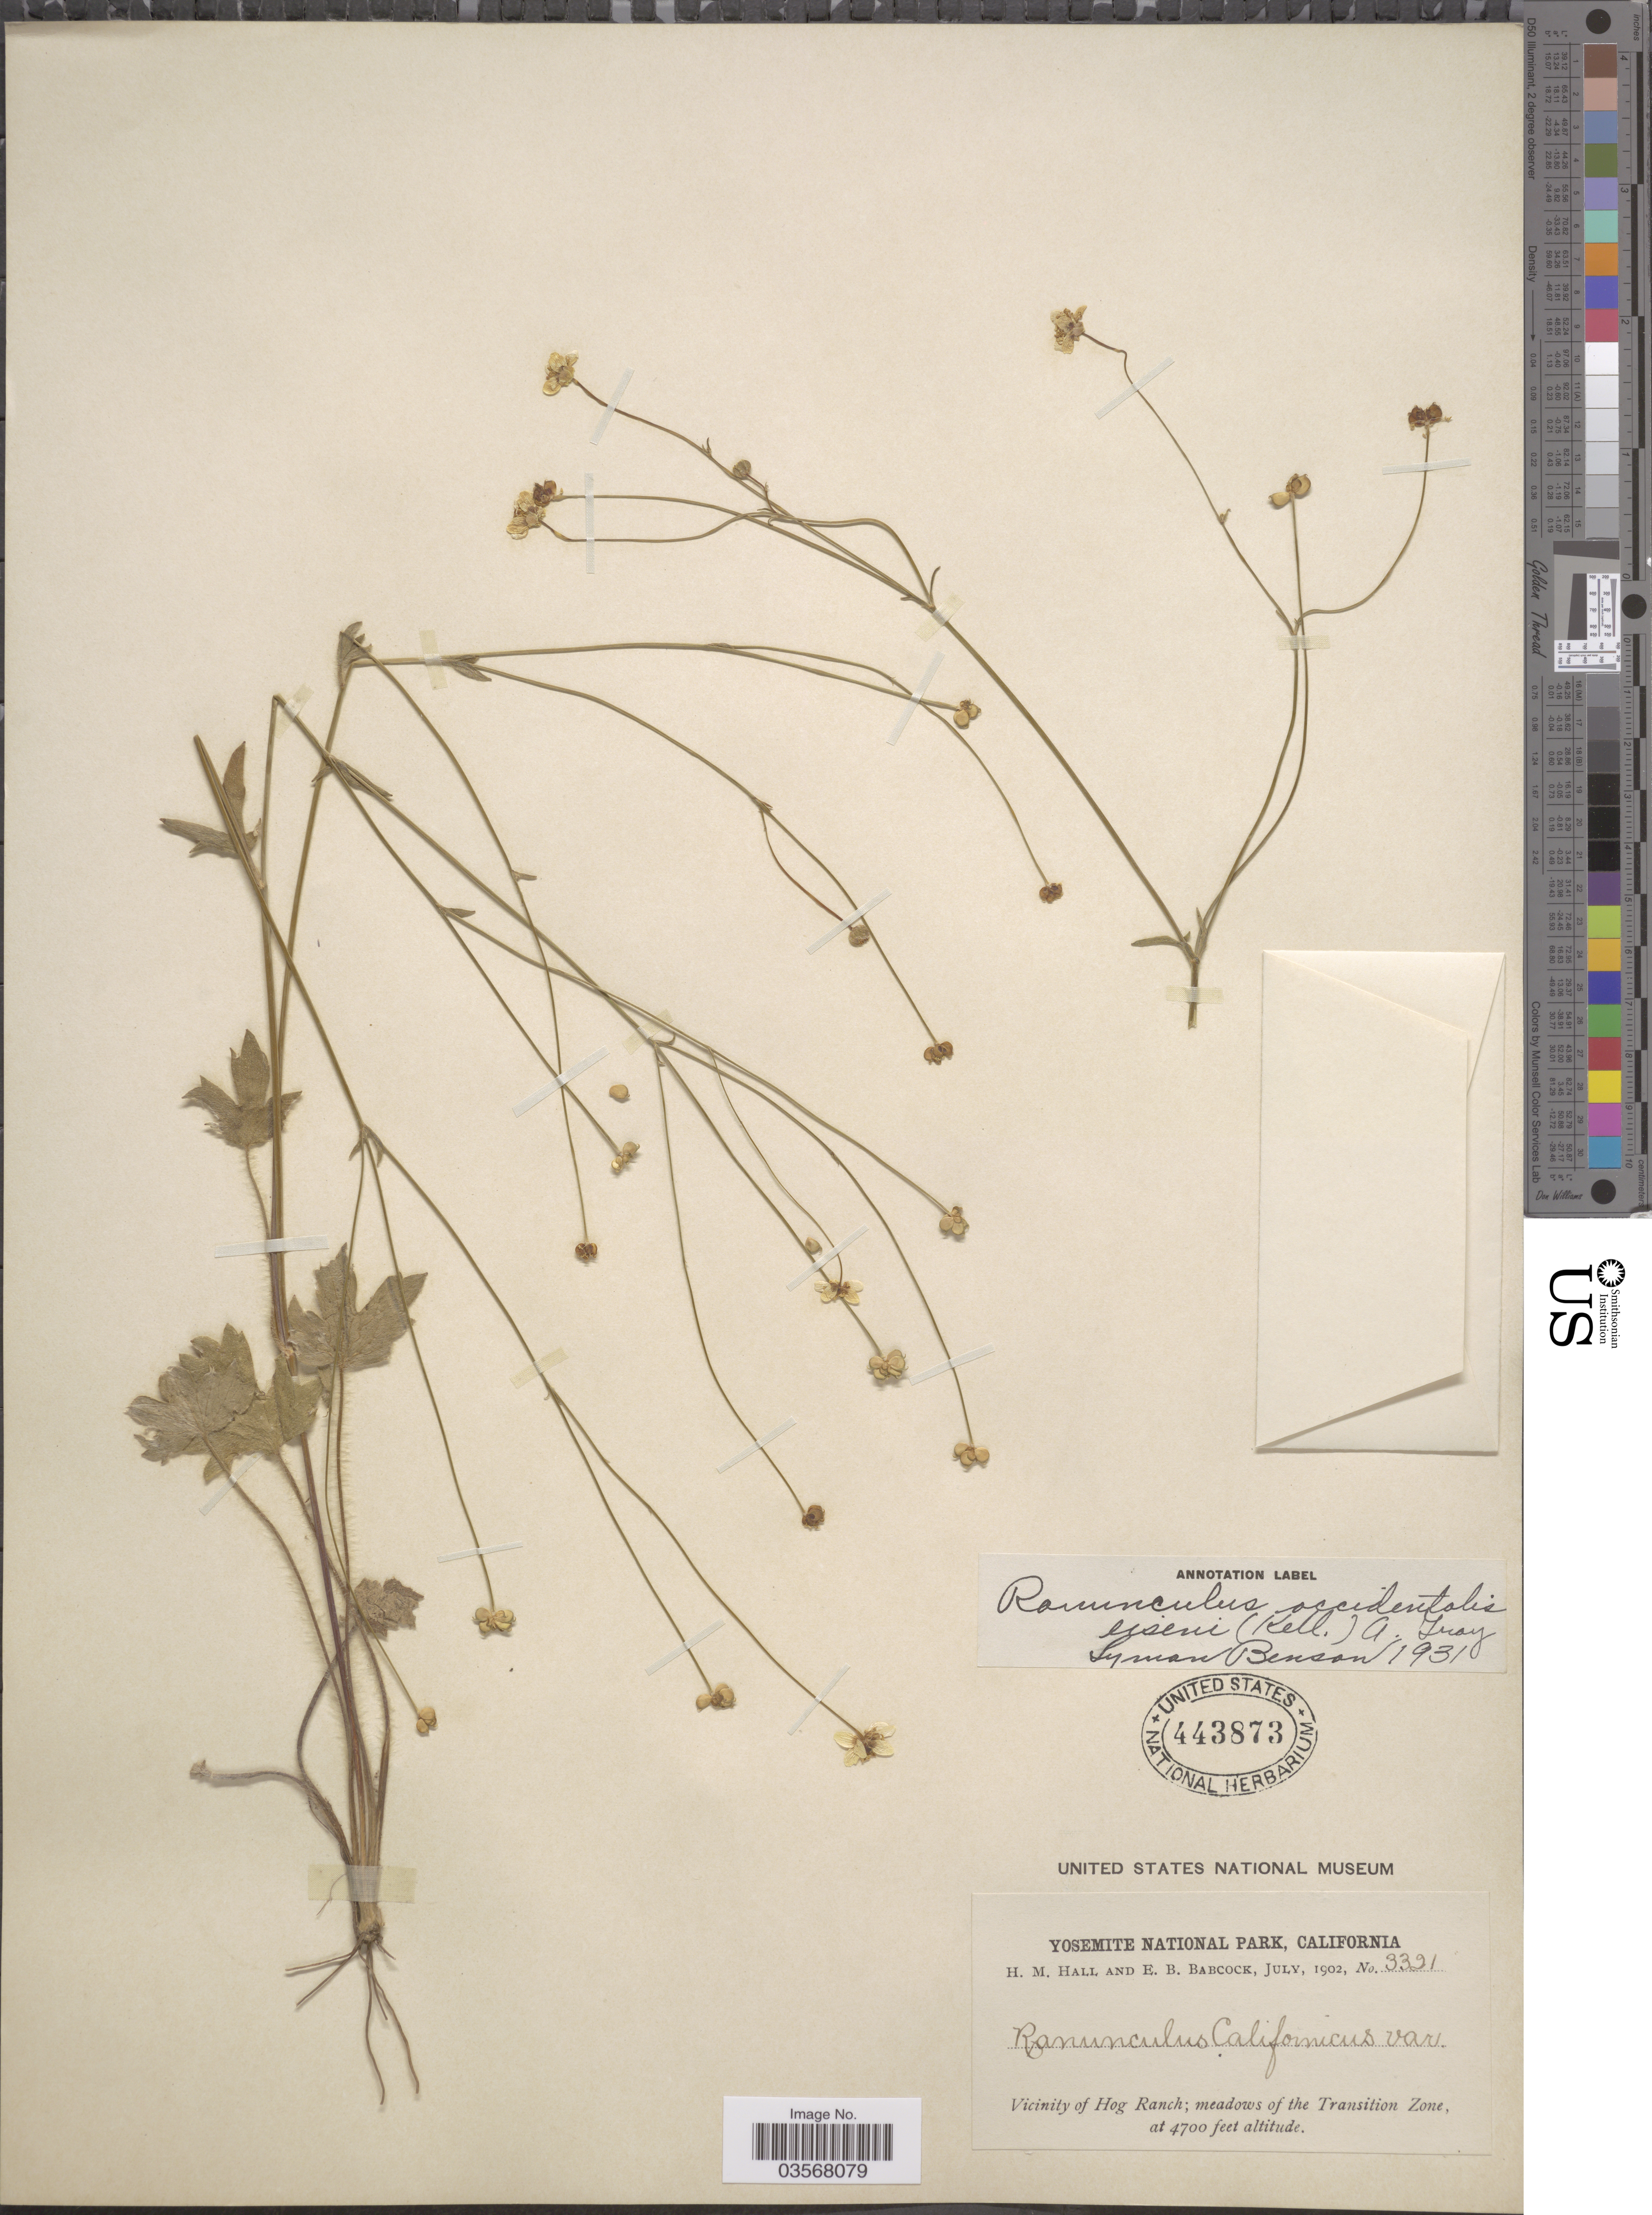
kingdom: Plantae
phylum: Tracheophyta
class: Magnoliopsida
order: Ranunculales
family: Ranunculaceae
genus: Ranunculus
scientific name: Ranunculus occidentalis var. eisenii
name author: Nutt.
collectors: H. M. Hall & E. B. Babcock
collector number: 3321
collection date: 1902-07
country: United States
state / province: California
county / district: Mariposa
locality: Yosemite National Park. Vicinity of Hog Ranch; meadows of the Transition Zone.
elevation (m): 1433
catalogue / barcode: US 443873